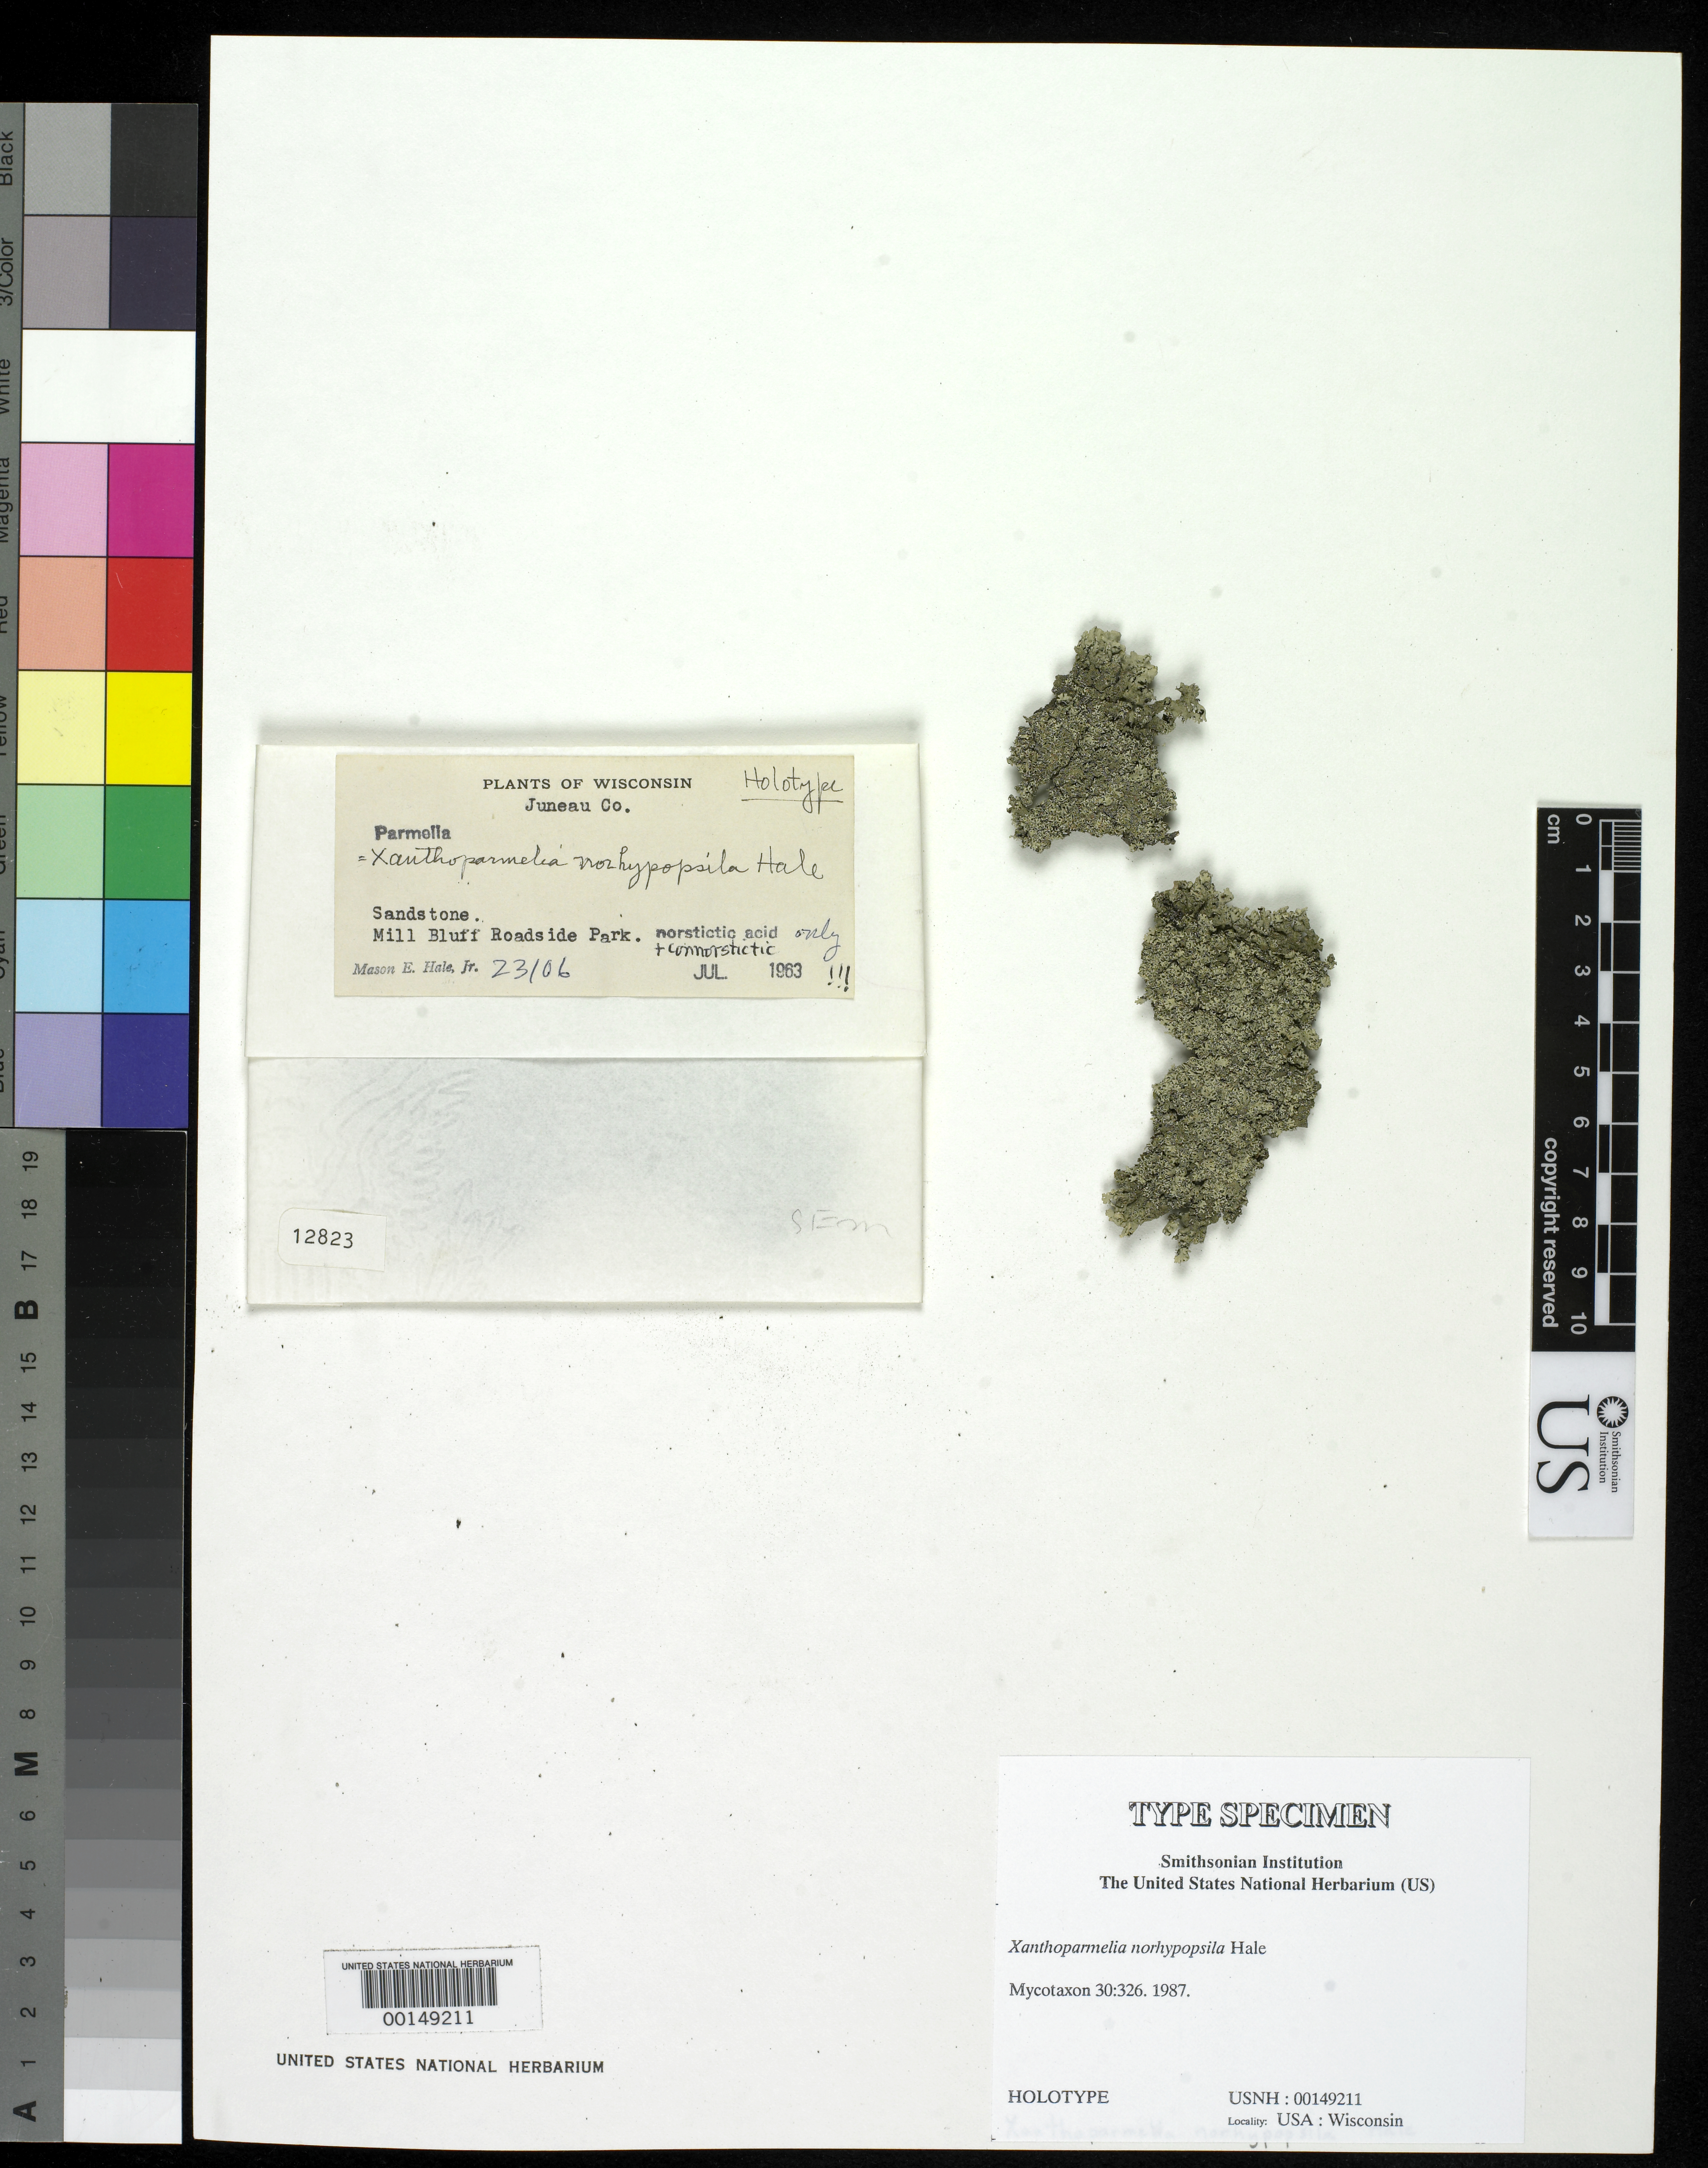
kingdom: Fungi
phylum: Ascomycota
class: Lecanoromycetes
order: Lecanorales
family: Parmeliaceae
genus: Xanthoparmelia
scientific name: Xanthoparmelia norhypopsila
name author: Hale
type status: Holotype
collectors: M. Hale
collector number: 23106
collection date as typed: Jul 1963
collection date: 1963-07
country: United States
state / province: Wisconsin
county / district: Juneau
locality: Mill Bluff Roadside Park, sandstone. [= Mill Bluff State Park in Monroe Co.?]